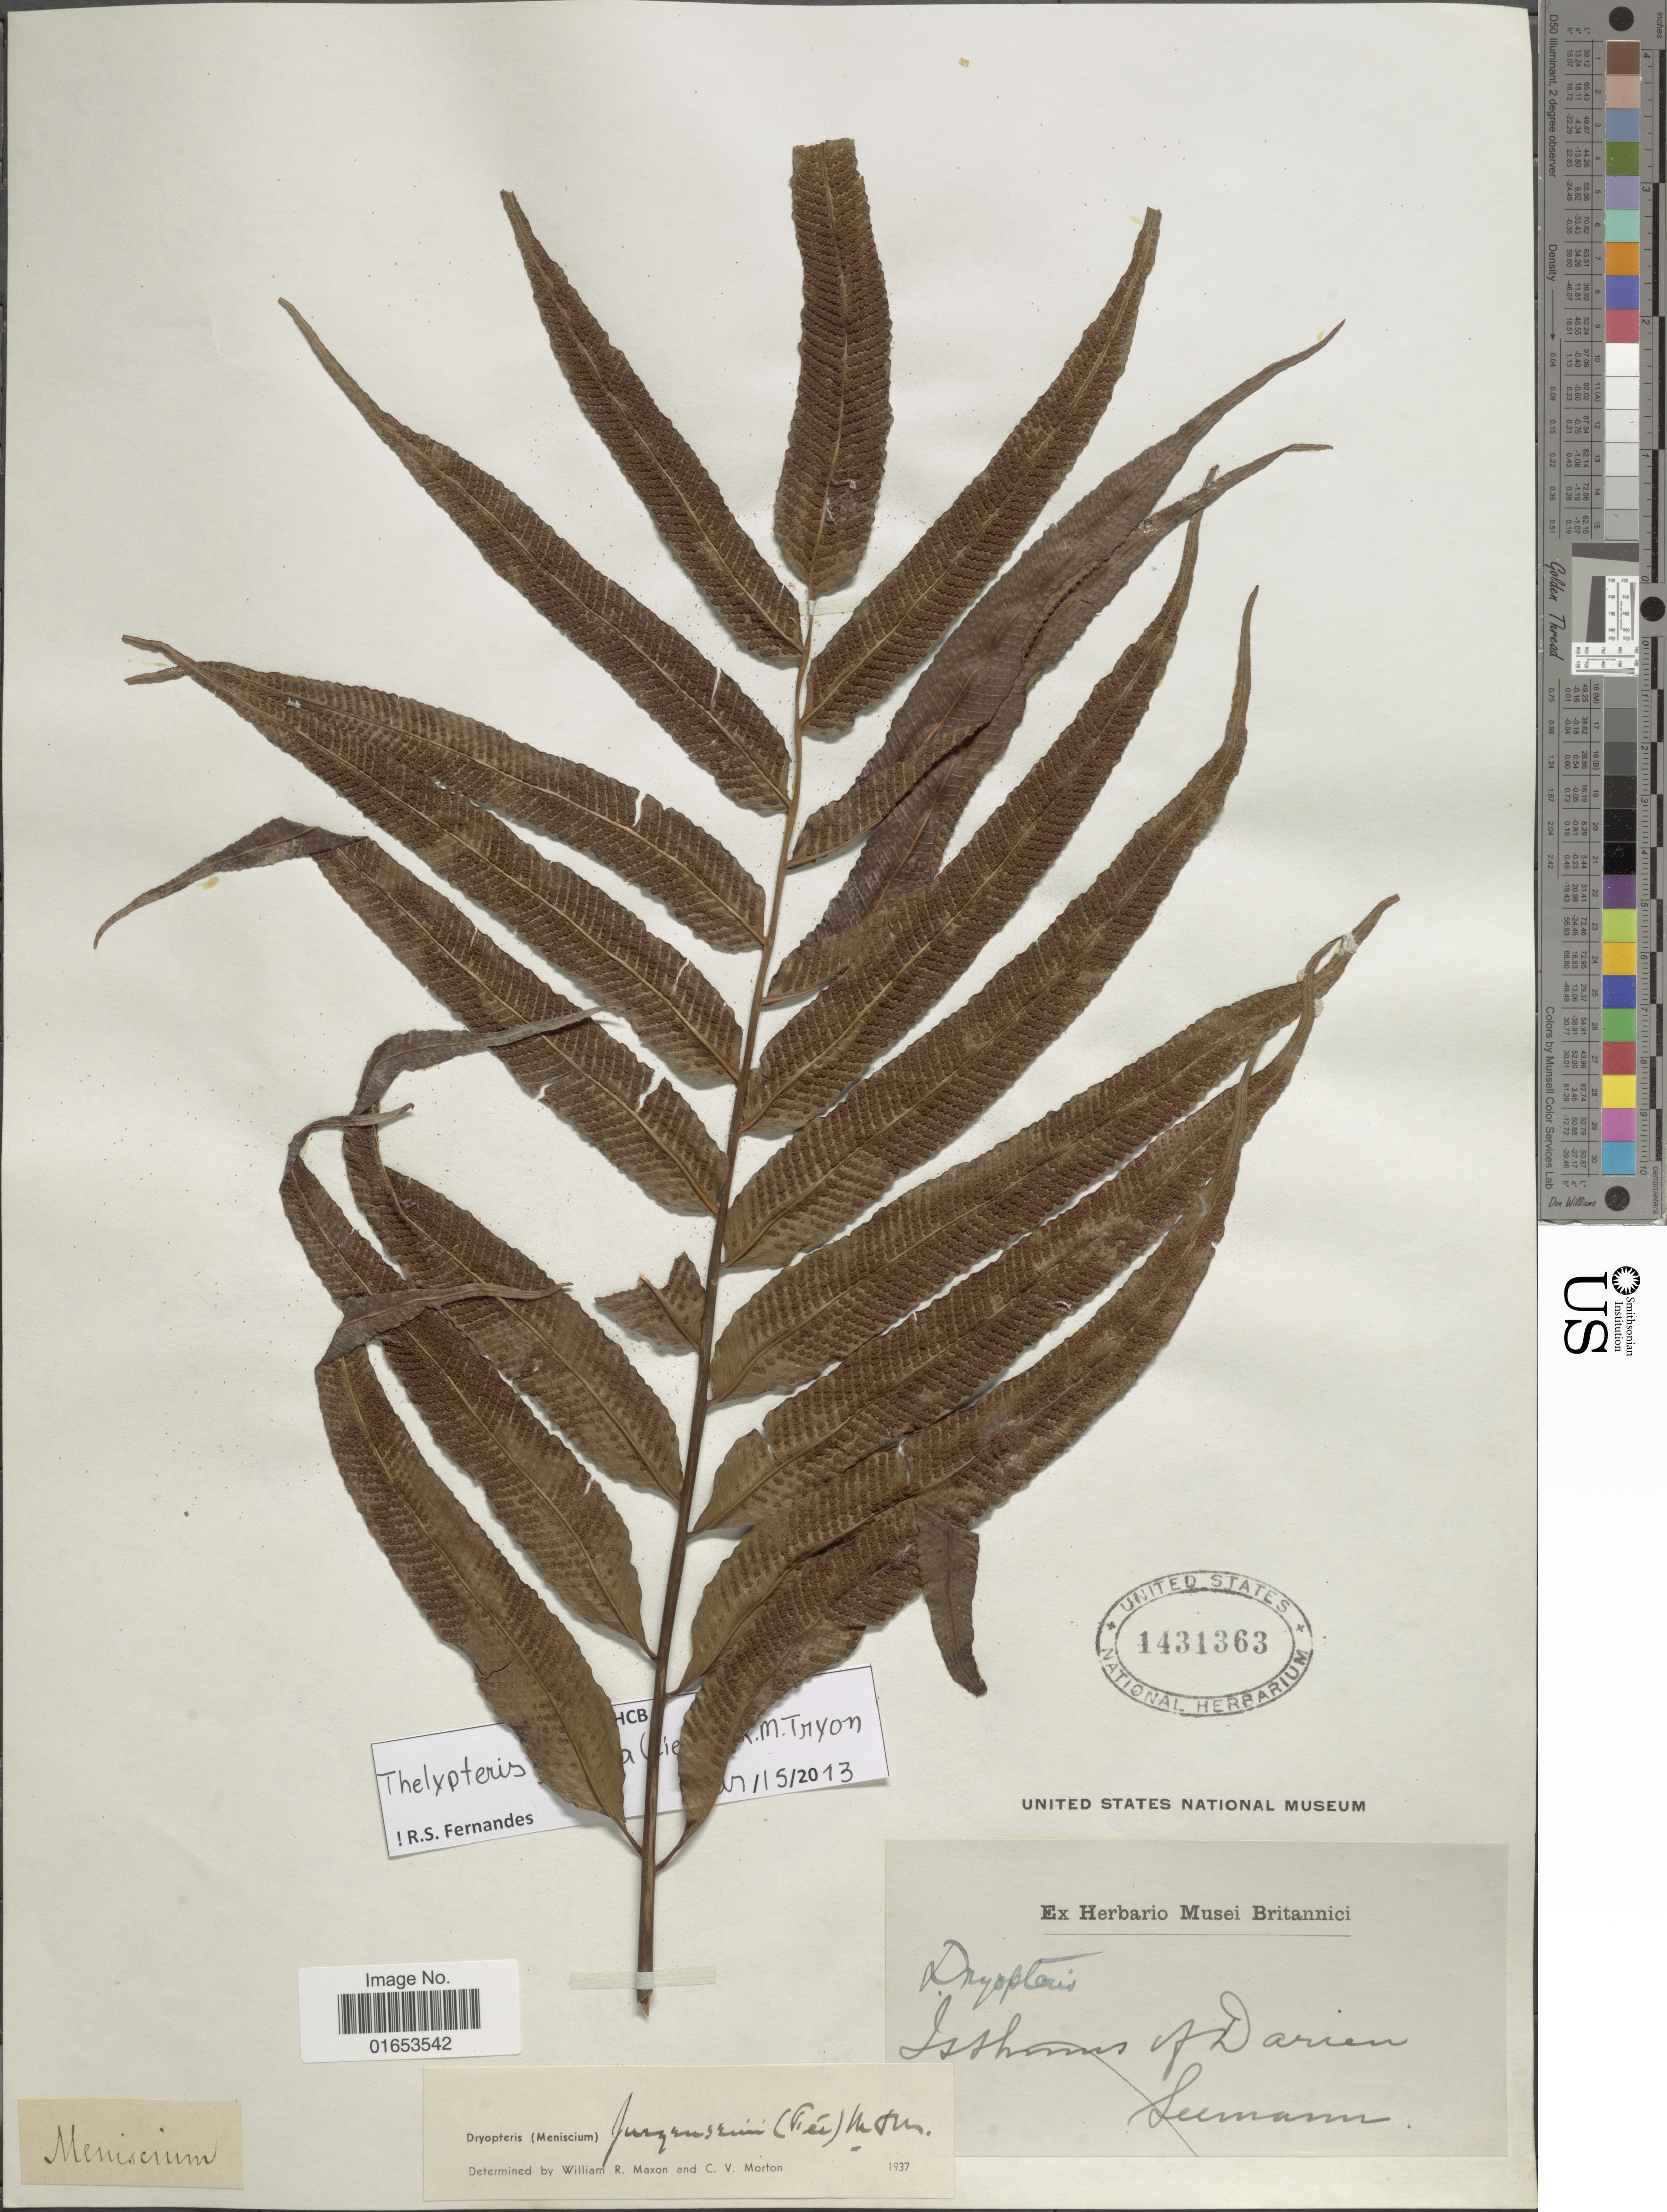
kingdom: Plantae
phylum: Tracheophyta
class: Polypodiopsida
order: Polypodiales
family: Thelypteridaceae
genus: Meniscium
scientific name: Meniscium falcatum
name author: Liebm.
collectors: -. Seemann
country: Panama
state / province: Darién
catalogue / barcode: US 1431363